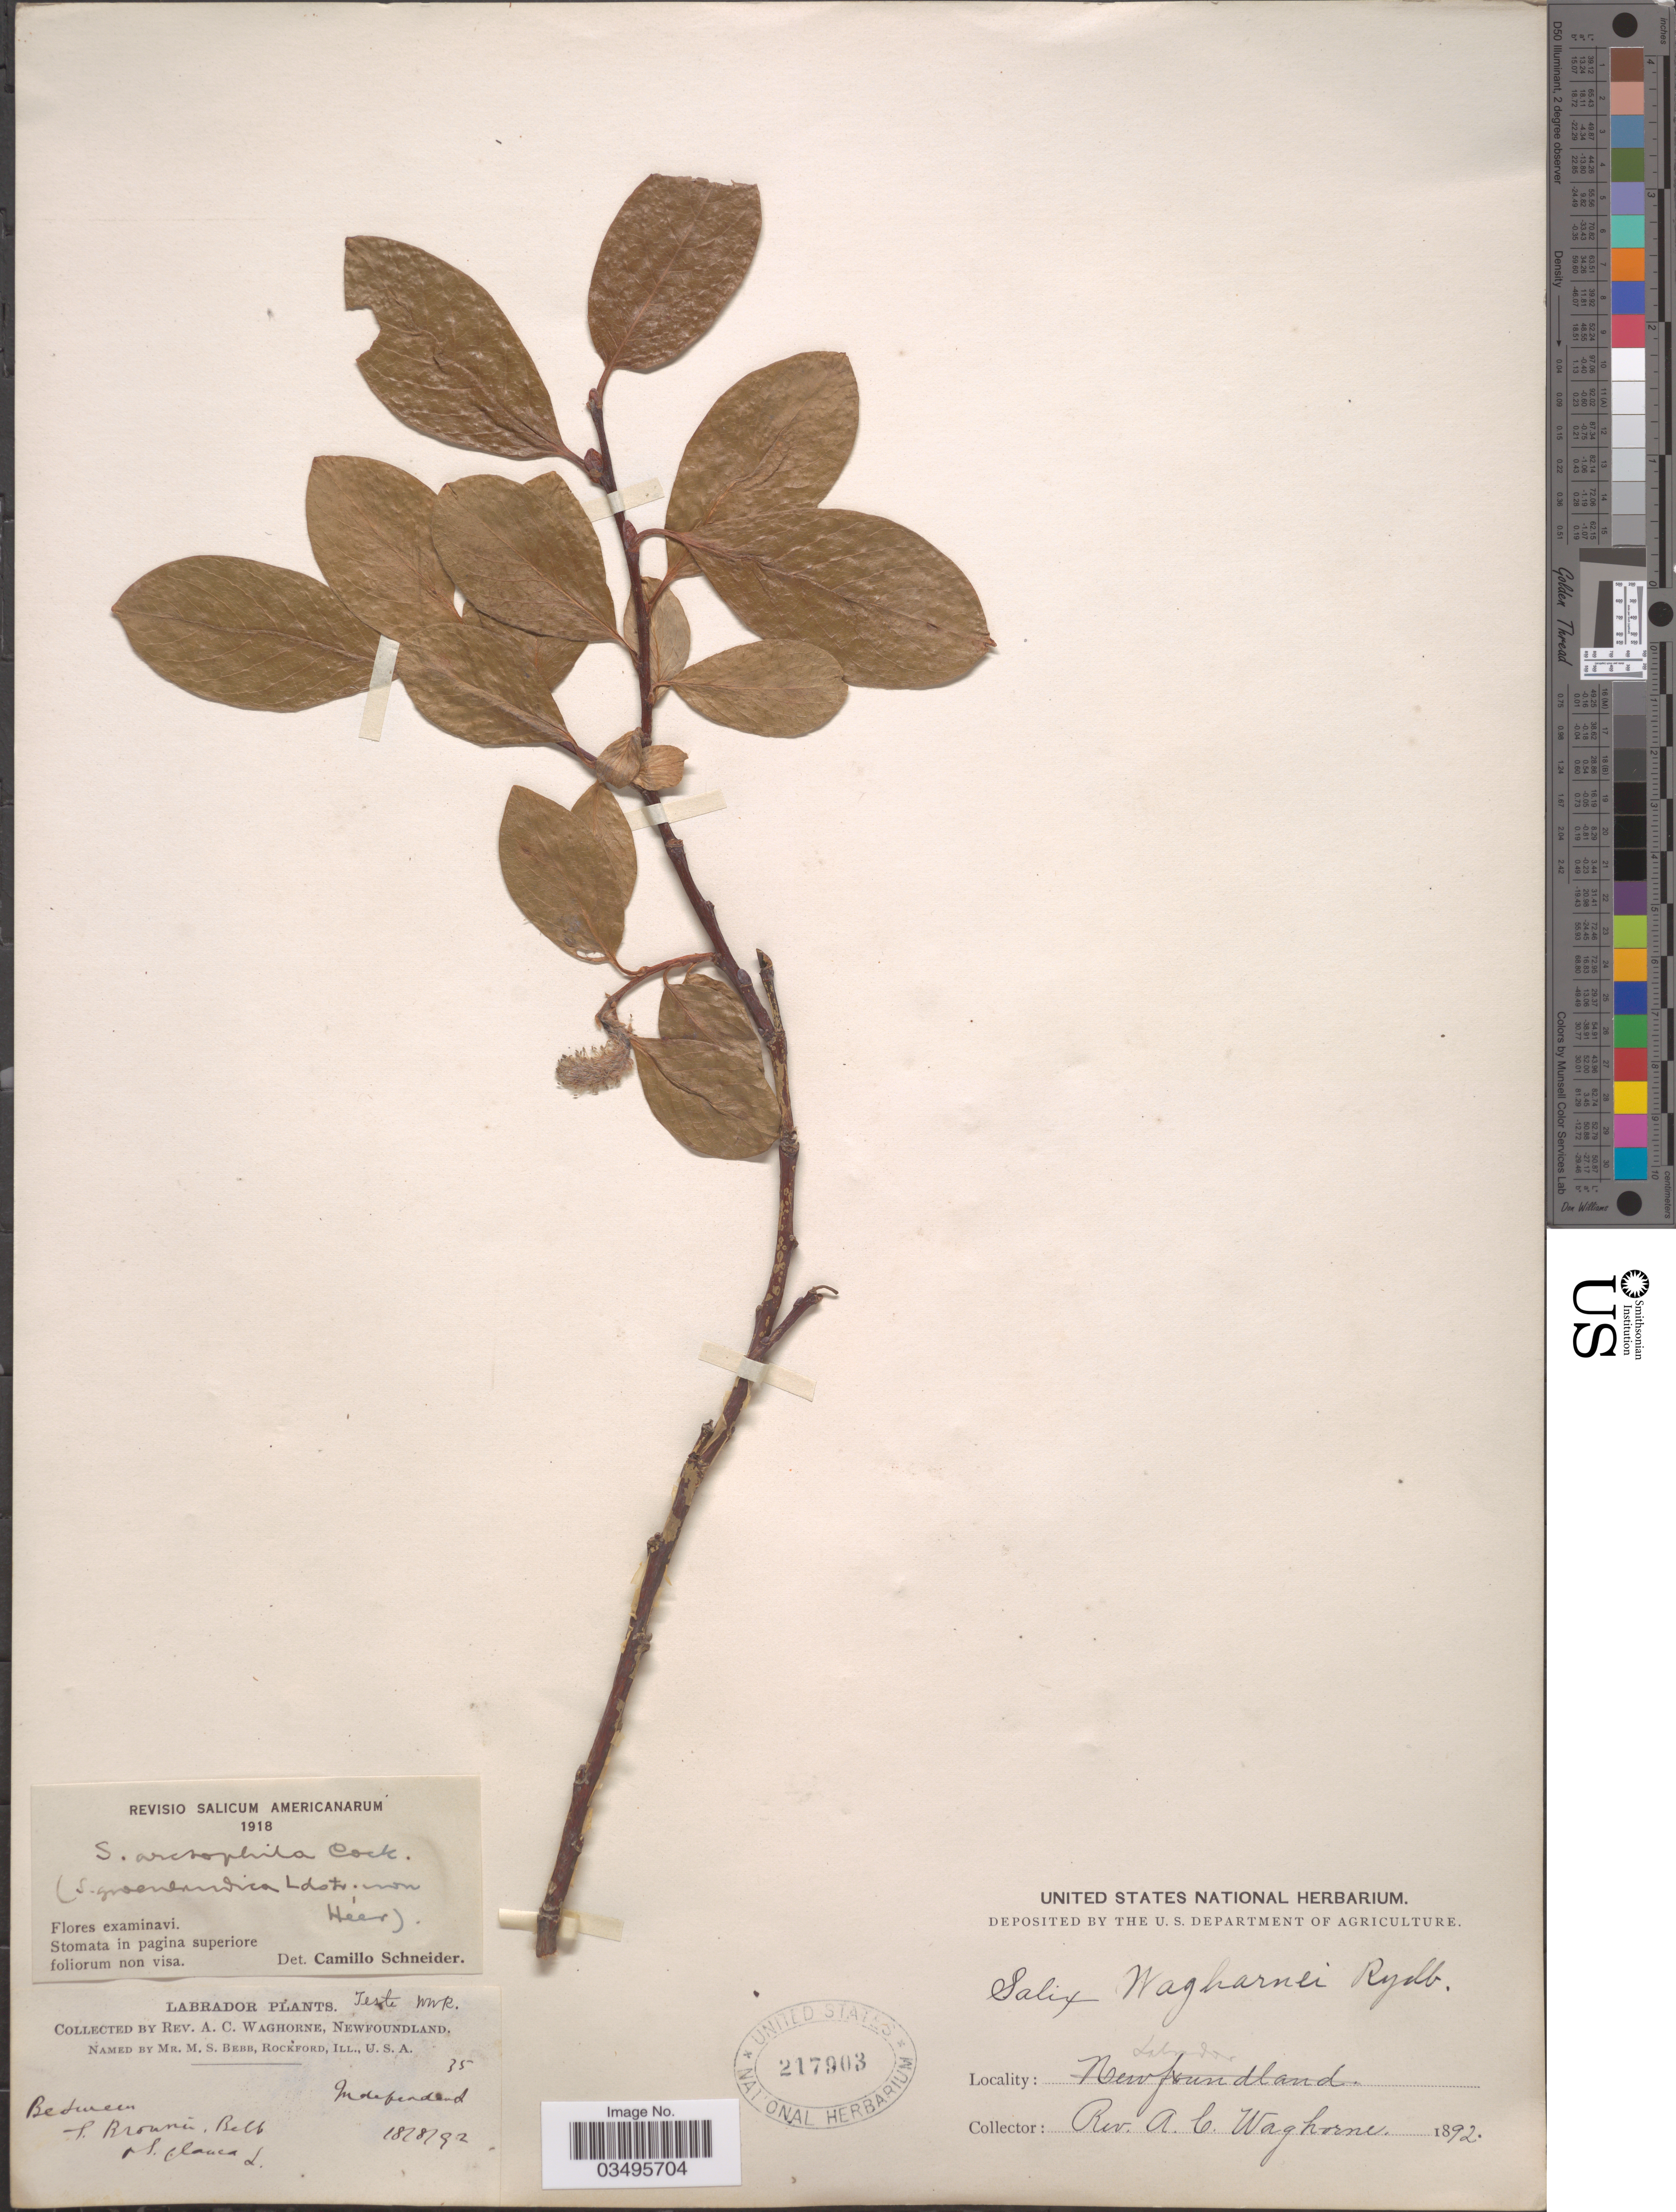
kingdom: Plantae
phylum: Tracheophyta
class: Magnoliopsida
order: Malpighiales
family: Salicaceae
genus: Salix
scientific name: Salix arctophila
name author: Cockerell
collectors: A. Waghorne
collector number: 35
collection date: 1892-08-18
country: Canada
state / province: Newfoundland and Labrador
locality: Labrador.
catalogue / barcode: US 217903